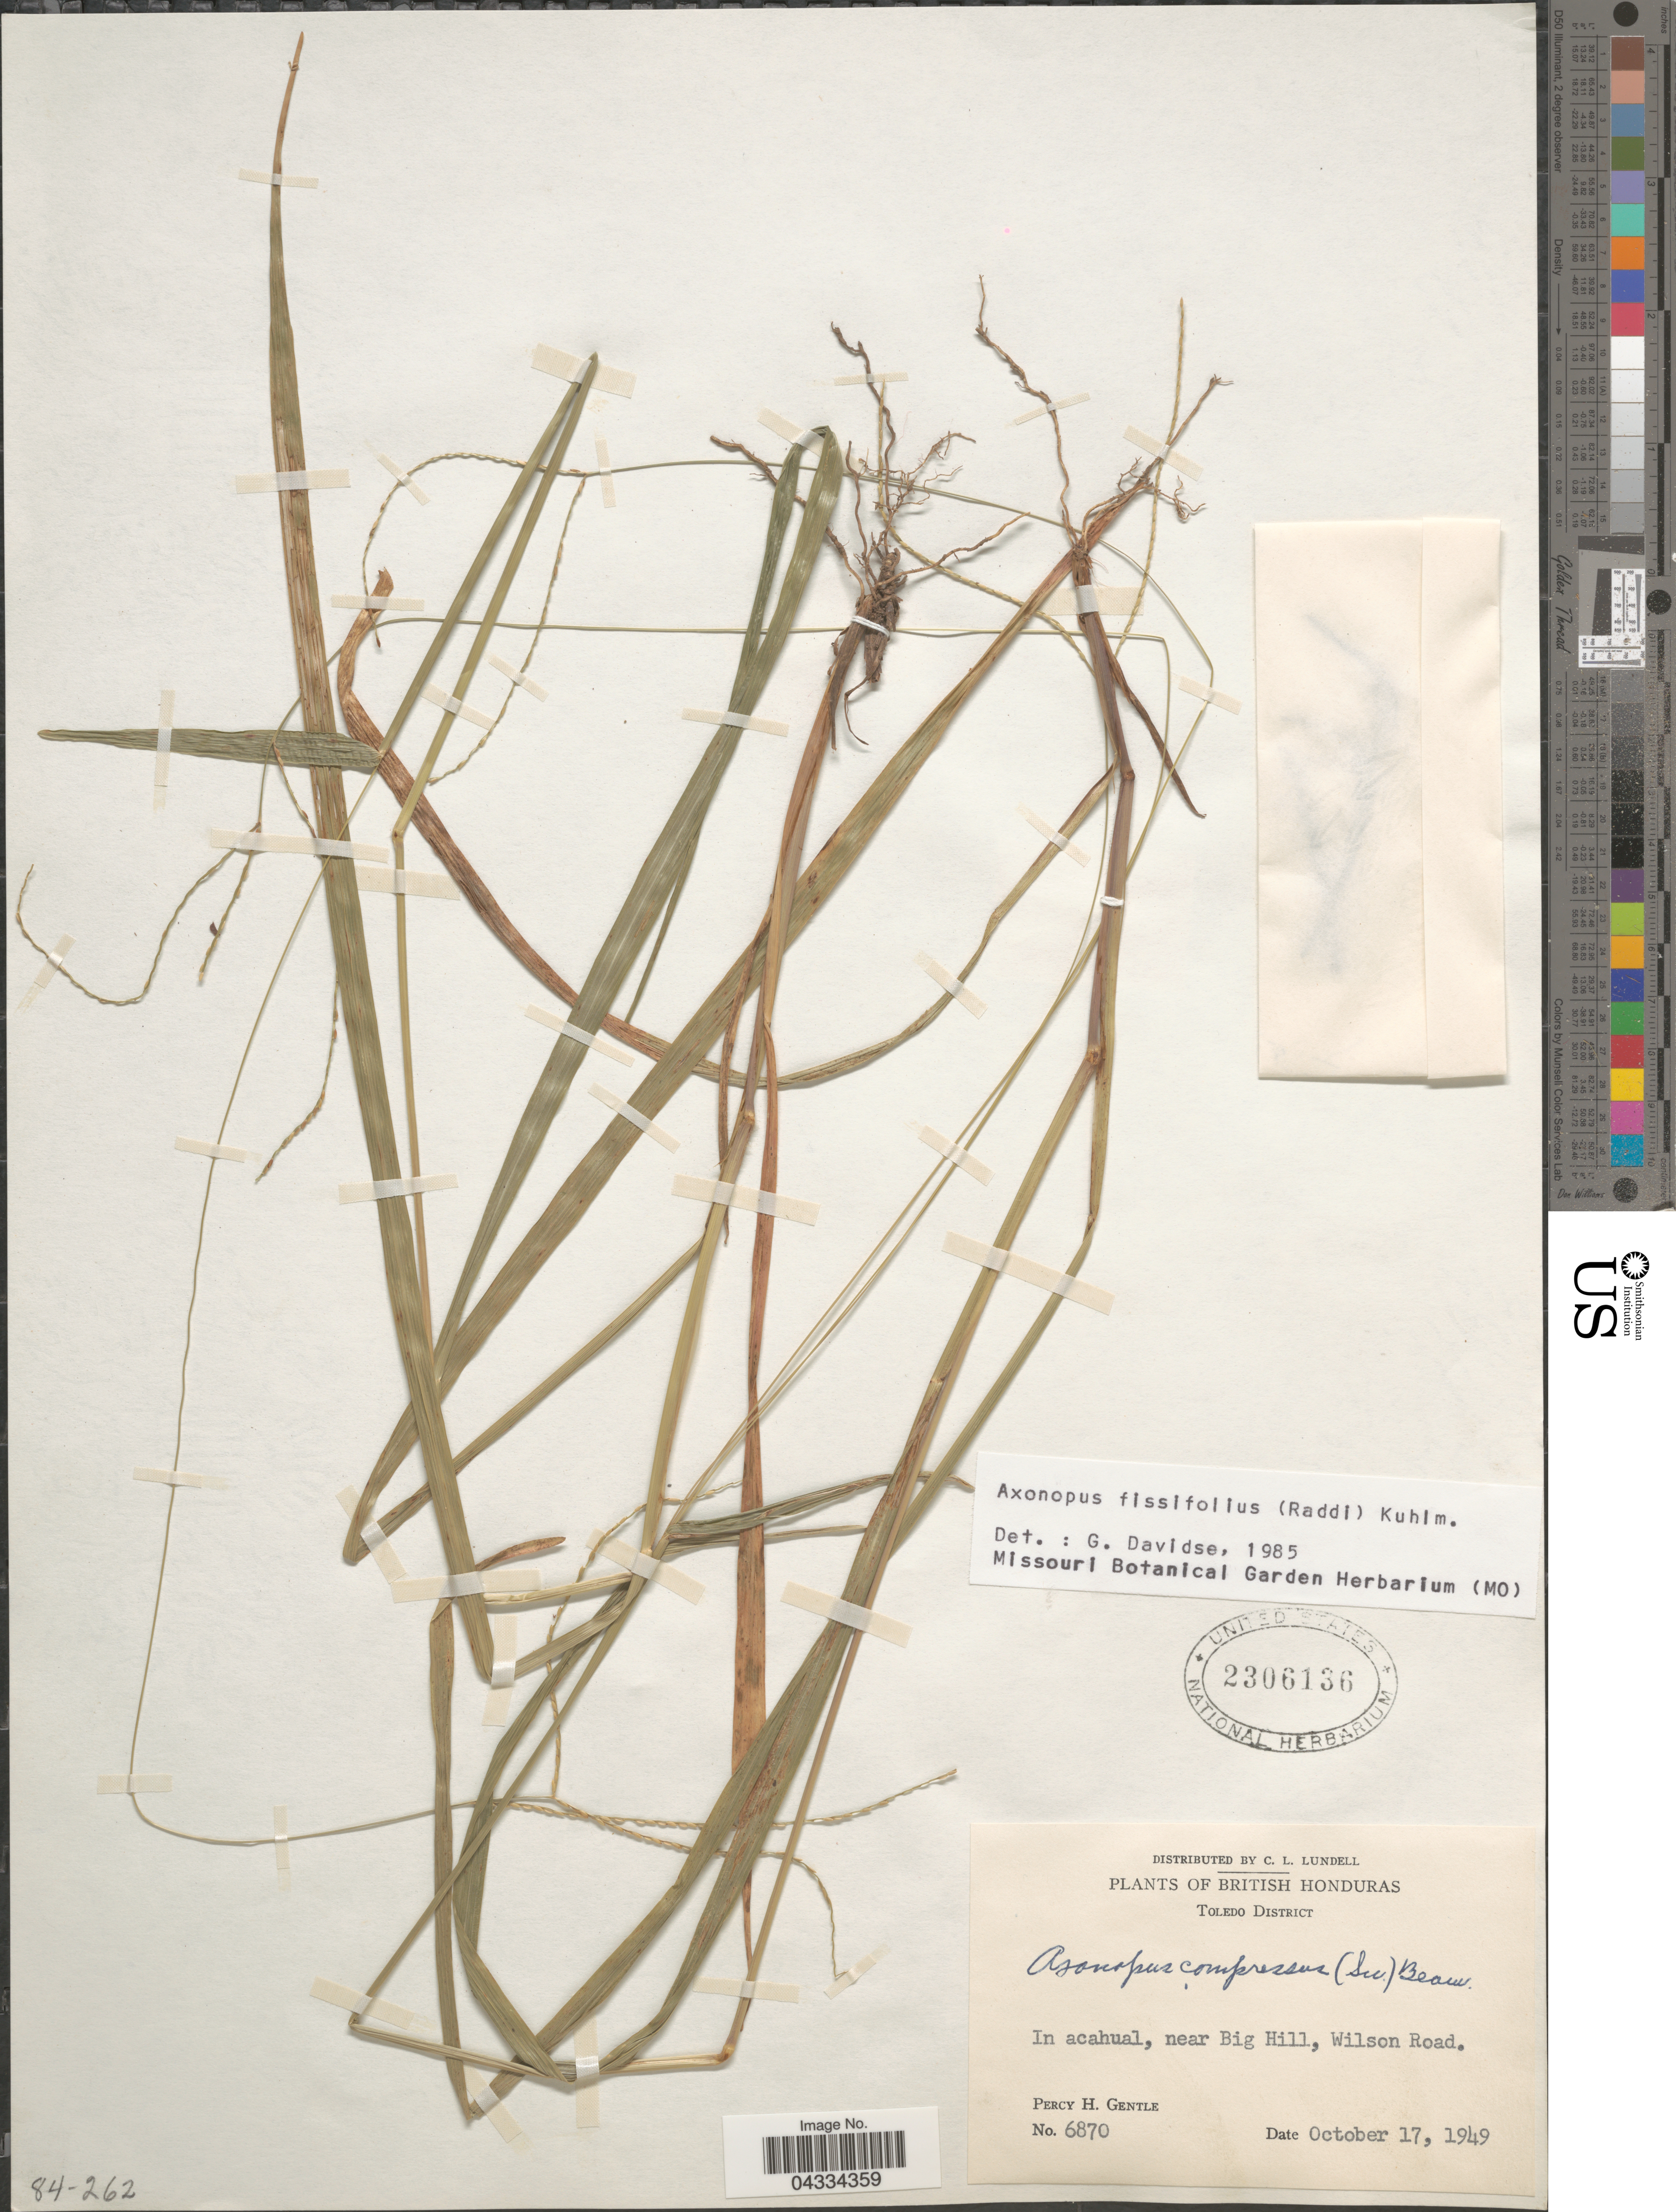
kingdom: Plantae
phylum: Tracheophyta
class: Liliopsida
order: Poales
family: Poaceae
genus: Axonopus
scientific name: Axonopus fissifolius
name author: (Raddi) Kuhlm.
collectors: P. H. Gentle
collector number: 6870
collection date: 1949-10-17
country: Belize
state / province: Toledo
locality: British Honduras. Toledo District. In acahual, near Big Hill, Wilson Road.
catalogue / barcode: US 2306136